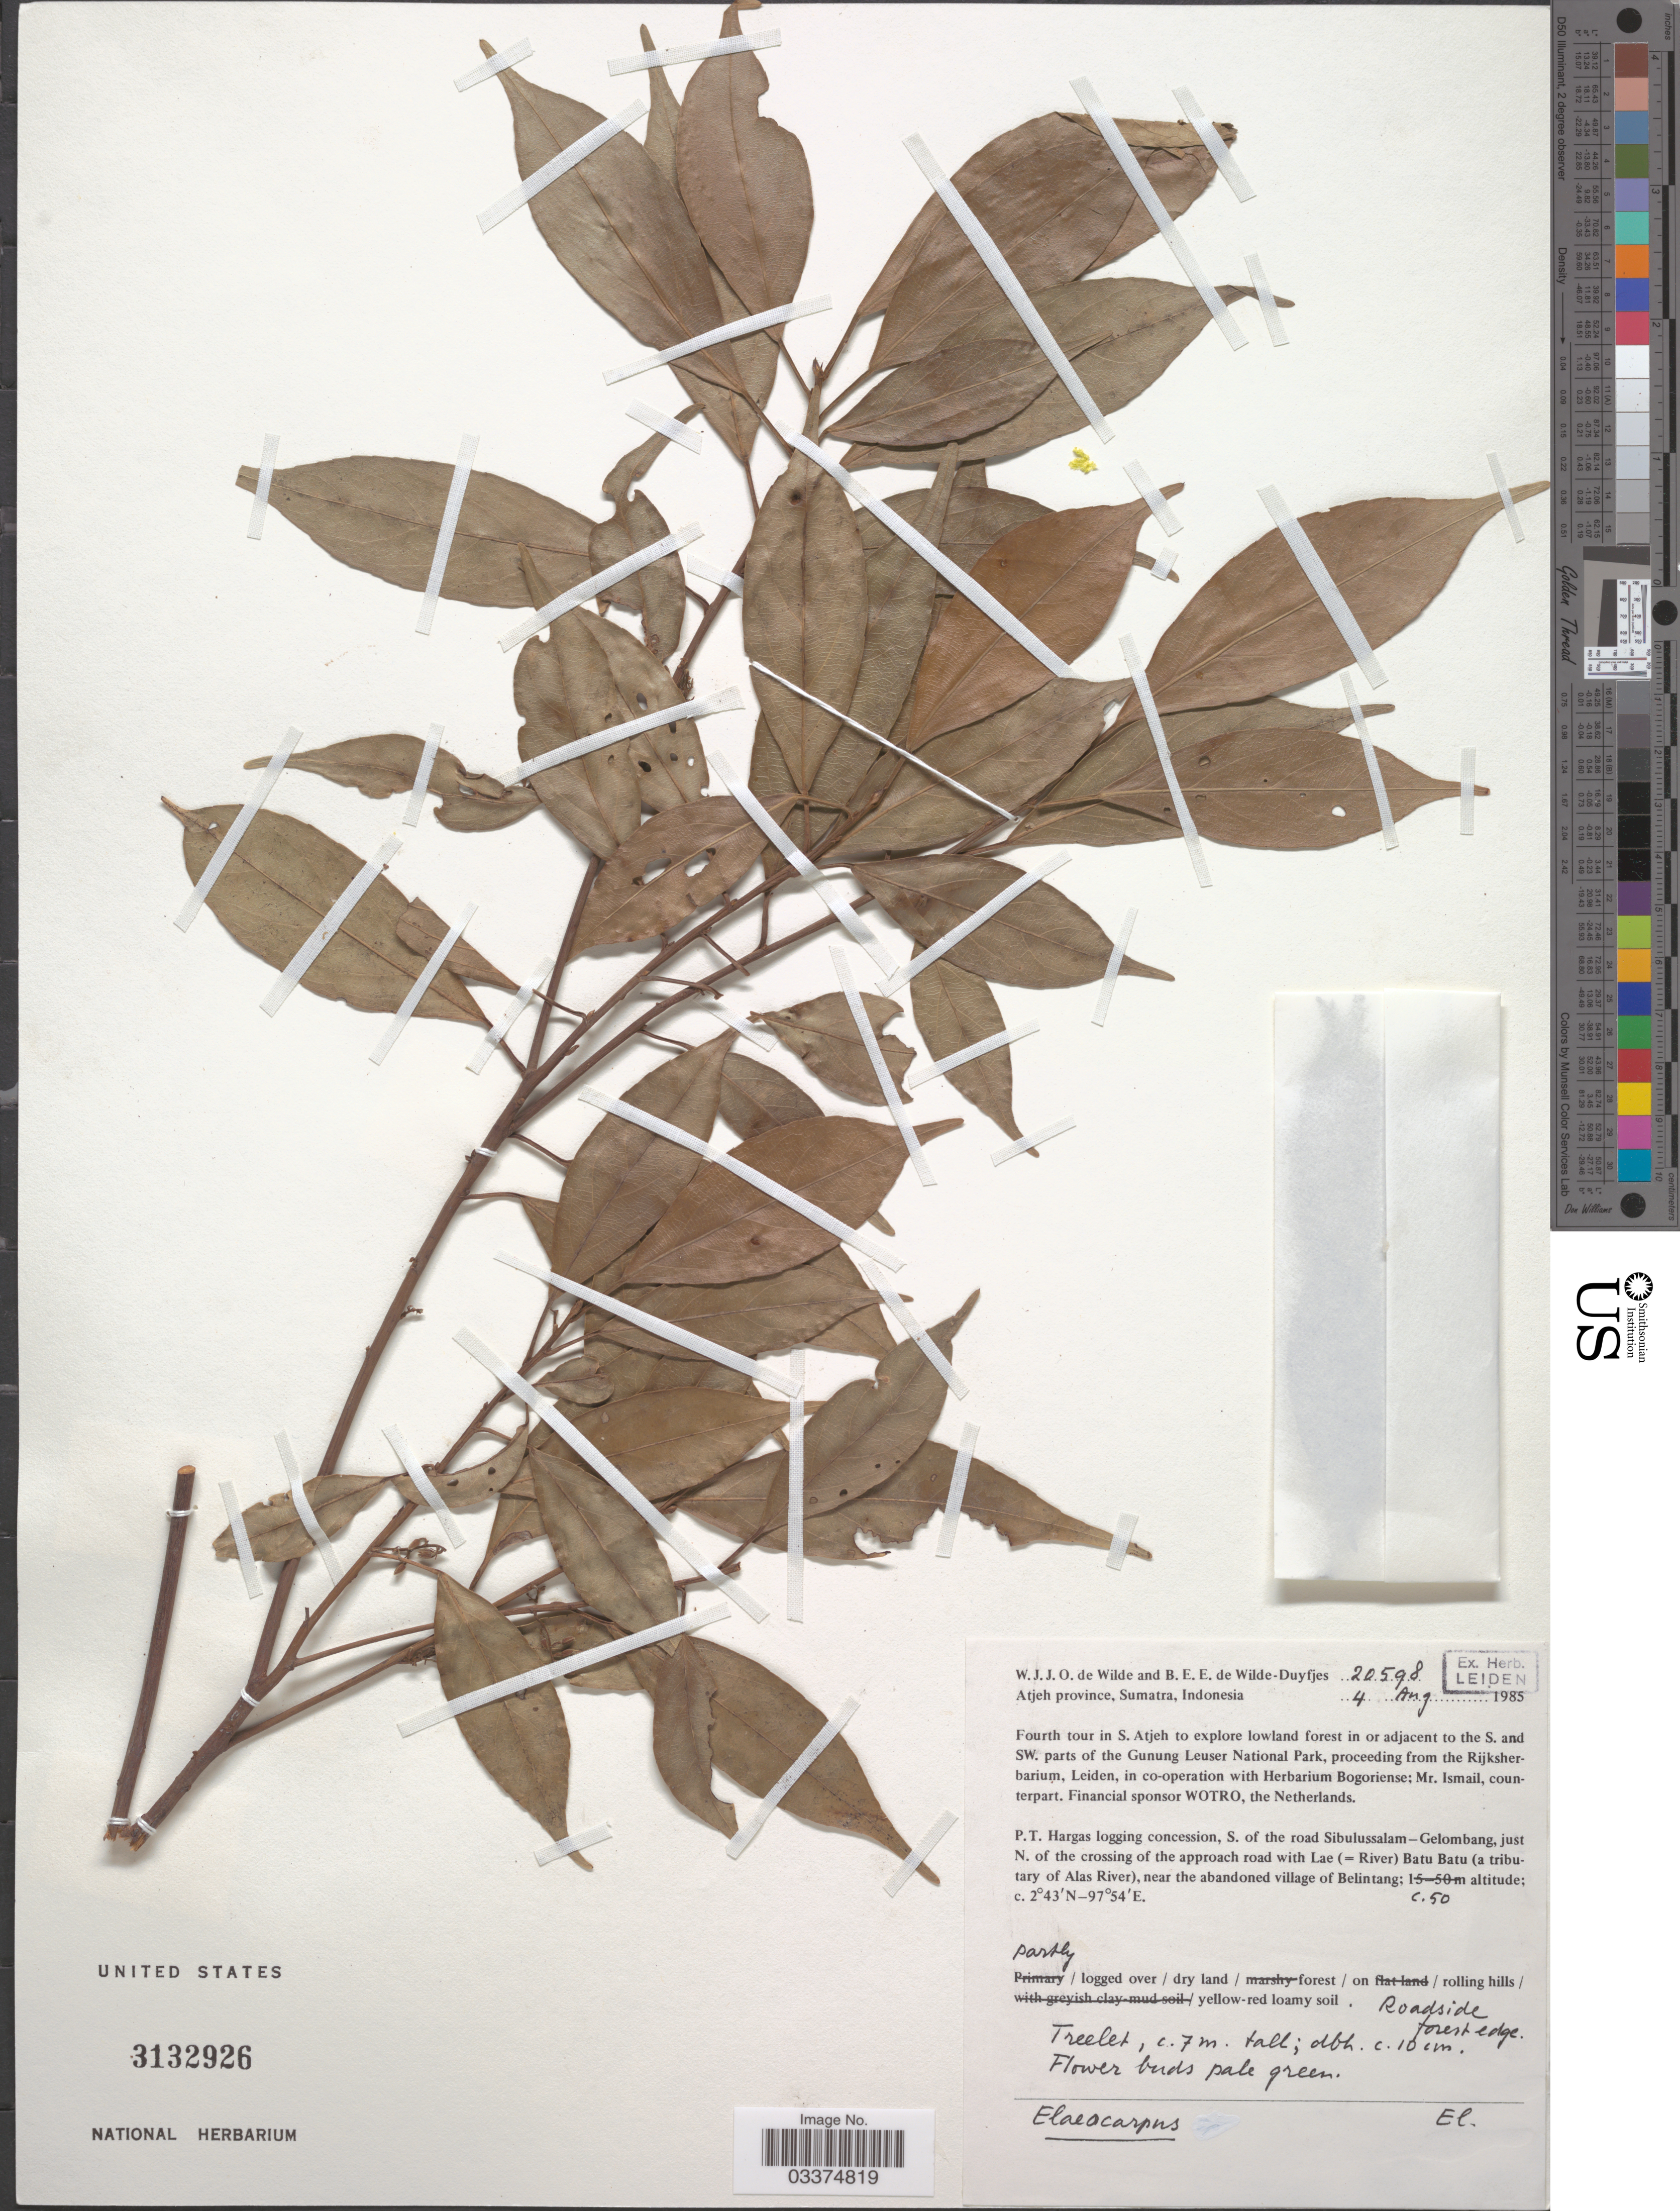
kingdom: Plantae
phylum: Tracheophyta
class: Magnoliopsida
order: Oxalidales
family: Elaeocarpaceae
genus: Elaeocarpus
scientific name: Elaeocarpus sp.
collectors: W. J. de Wilde & B. E. de Wilde-Duyfjes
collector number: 20598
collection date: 1985-08-04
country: Indonesia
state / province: Sumatra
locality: Atjeh province. S. Atjeh lowland forest in or adjacent to the S. and SW. parts of the Gunung Leuser National Park. P.T. Hargas logging concession, S. of the road Silbulussalam-Gelombang, just N. of the crossing of the approach road with Lae (=River) Batu Batu (a tributary of Alas River), near the abandoned village of Belintang.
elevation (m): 50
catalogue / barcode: US 3132926